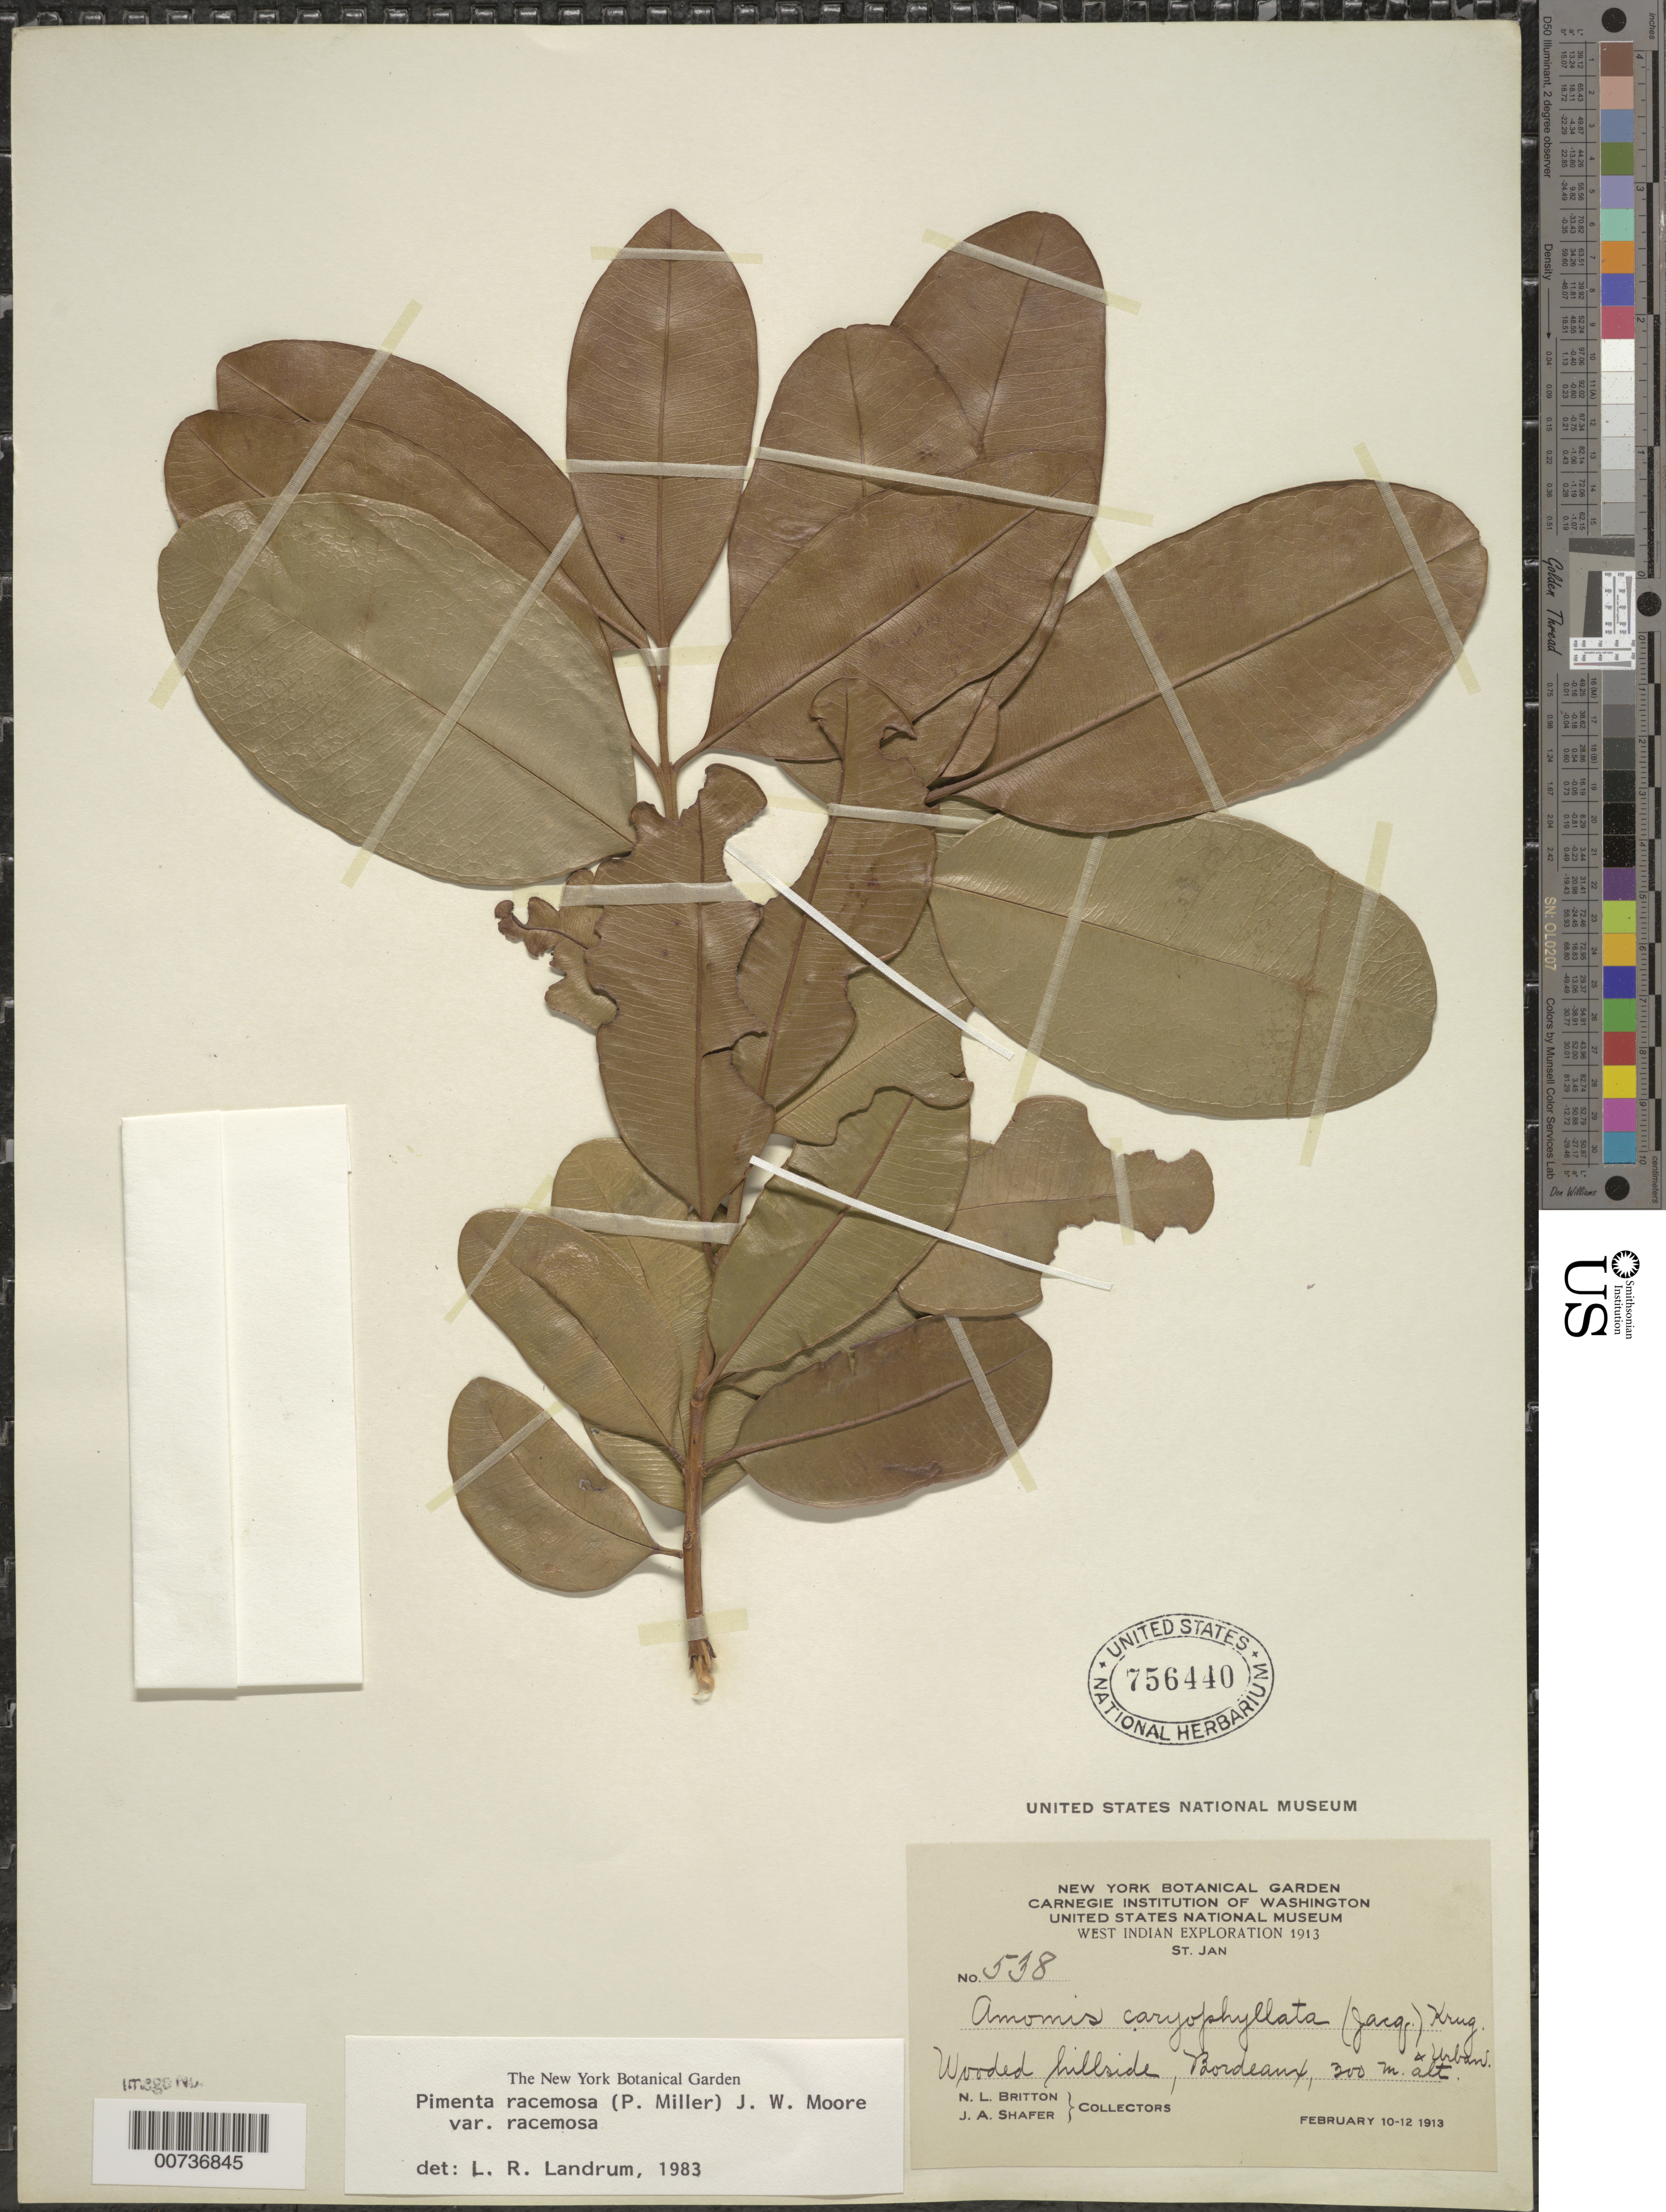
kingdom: Plantae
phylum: Tracheophyta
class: Magnoliopsida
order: Myrtales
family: Myrtaceae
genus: Pimenta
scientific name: Pimenta racemosa var. racemosa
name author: (Mill.) J.W. Moore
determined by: Landrum, L. R.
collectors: N. Britton & J. A. Shafer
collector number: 538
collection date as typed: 10 Feb 1913 to 12 Feb 1913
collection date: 1913-02-10/1913-02-12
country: U.S. Virgin Islands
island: St. John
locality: Bordeaux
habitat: Wooded hillside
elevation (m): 300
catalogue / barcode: US 756440